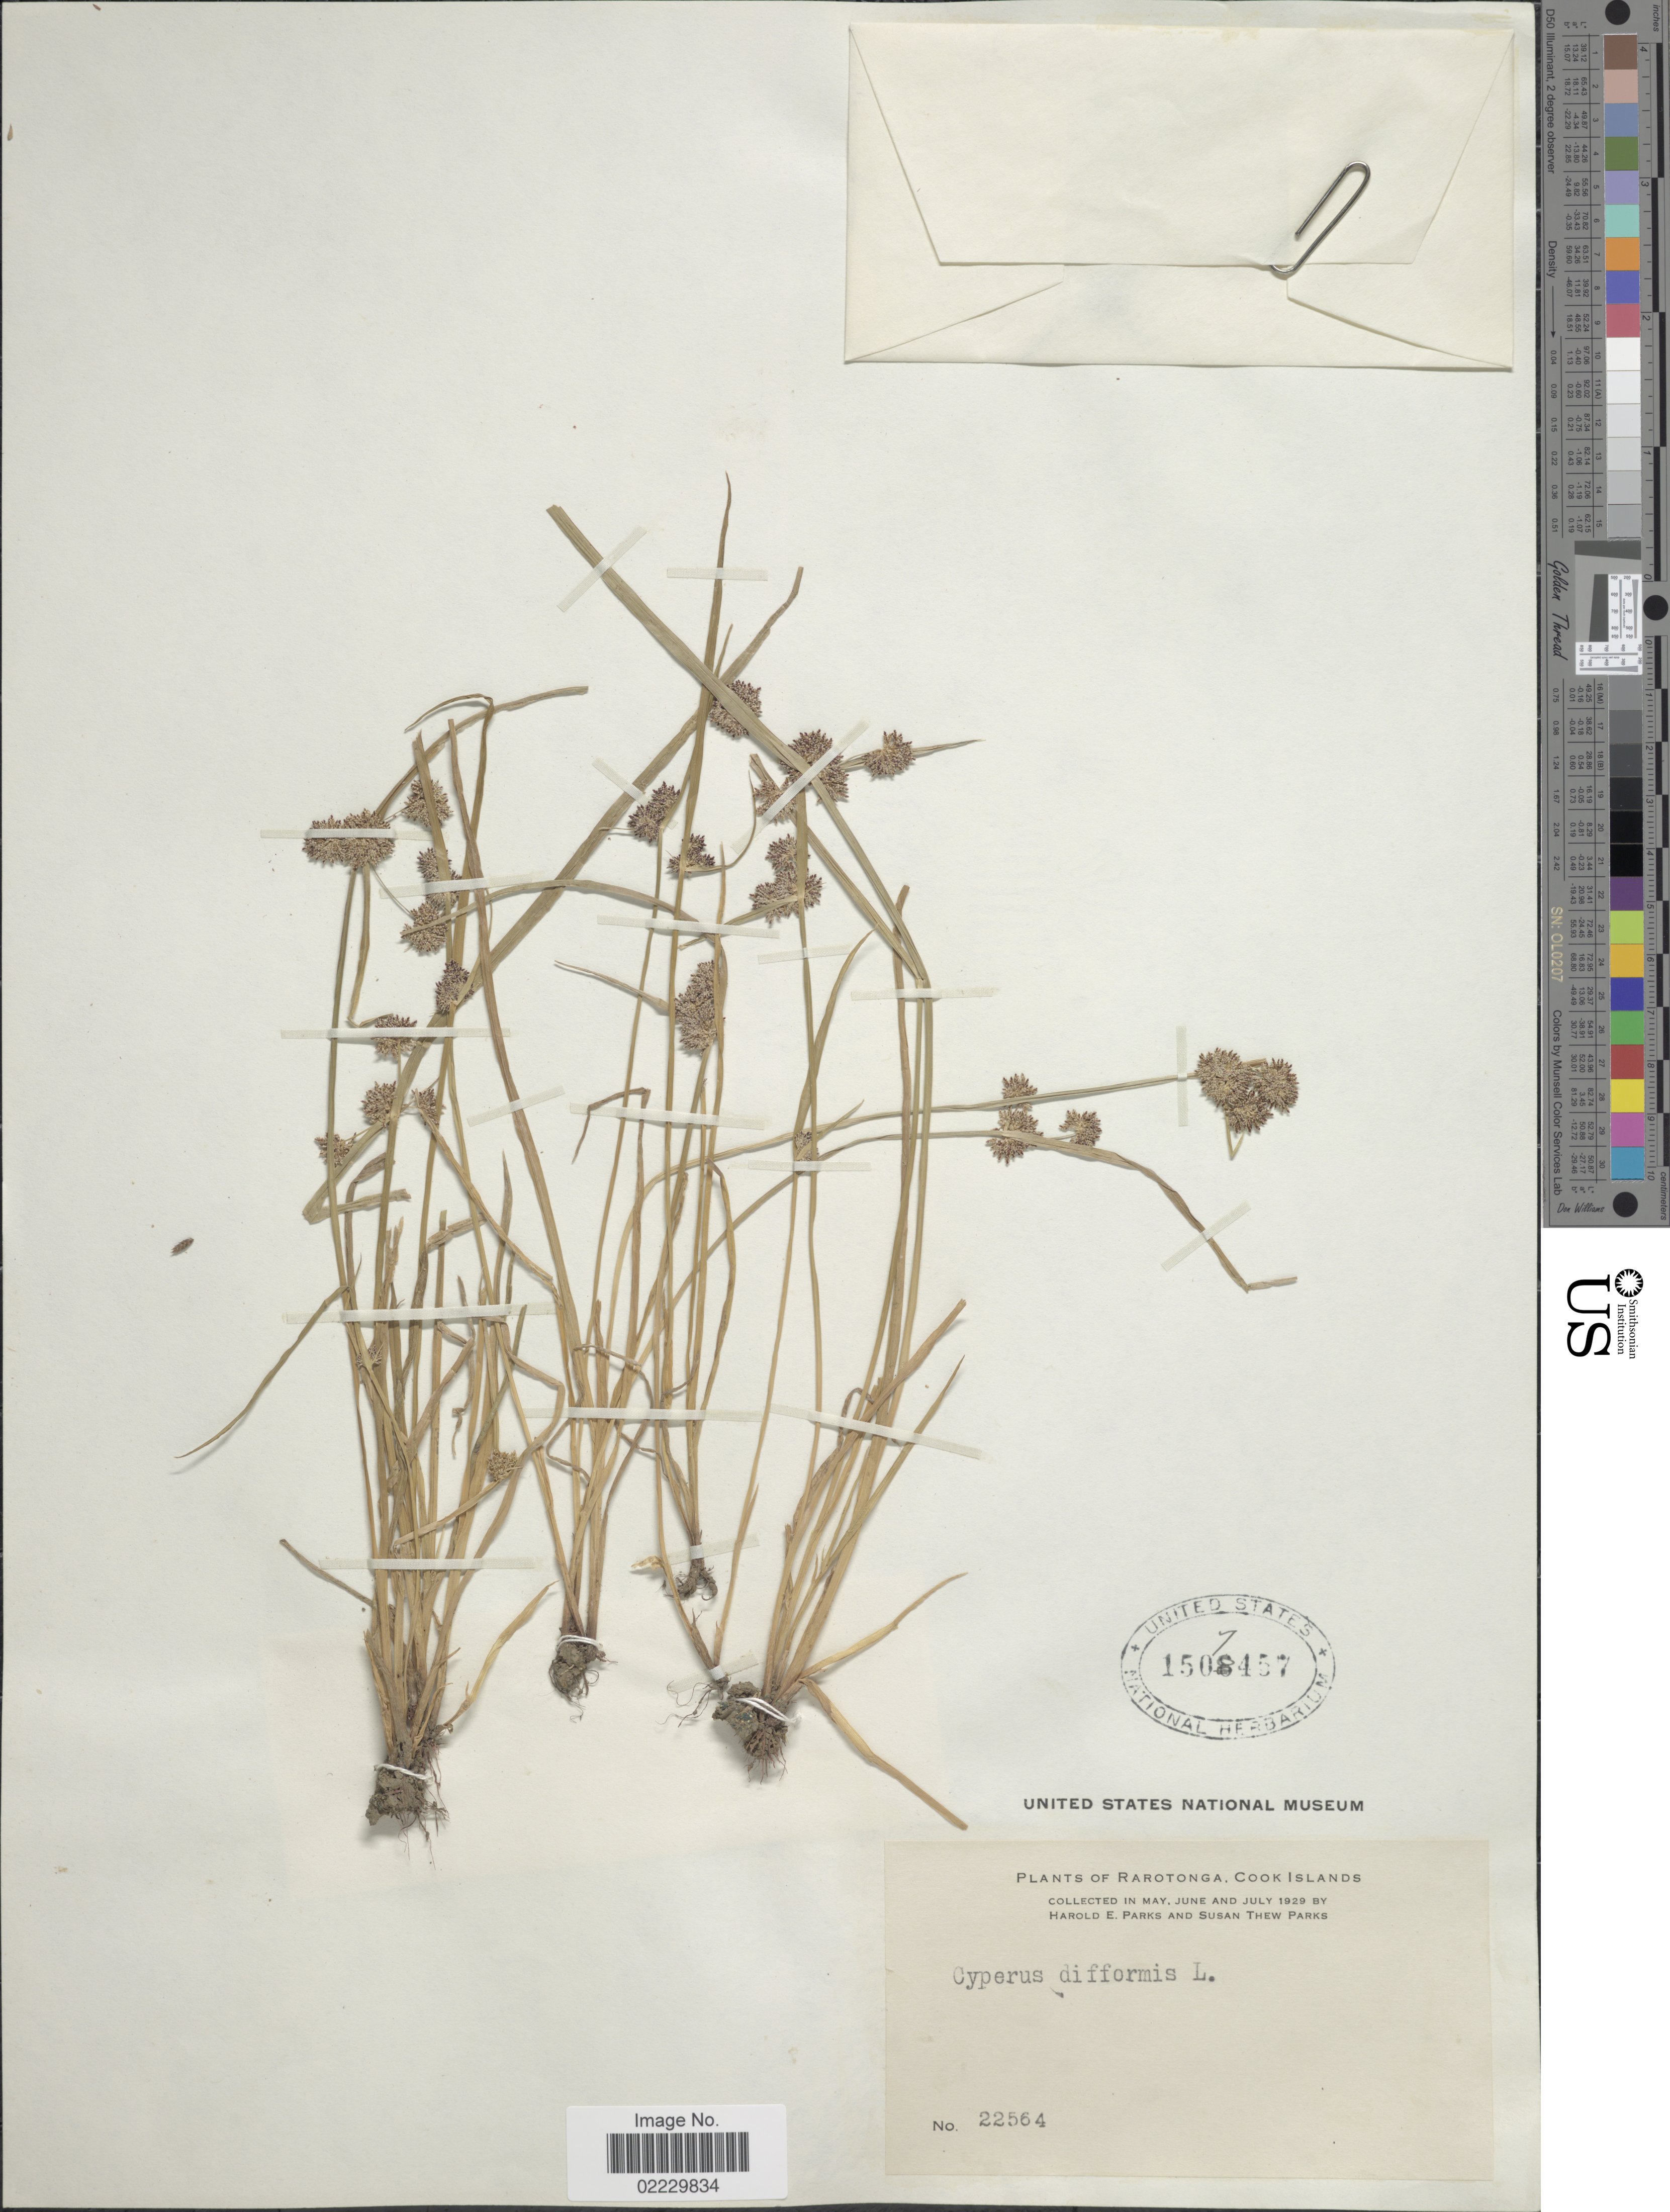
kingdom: Plantae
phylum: Tracheophyta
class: Liliopsida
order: Poales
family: Cyperaceae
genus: Cyperus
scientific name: Cyperus difformis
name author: L.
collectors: H. E. Parks & S. Parks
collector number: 22564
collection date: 1929-05/1929-07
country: Cook Islands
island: Rarotonga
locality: Rarotonga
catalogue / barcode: US 1507457